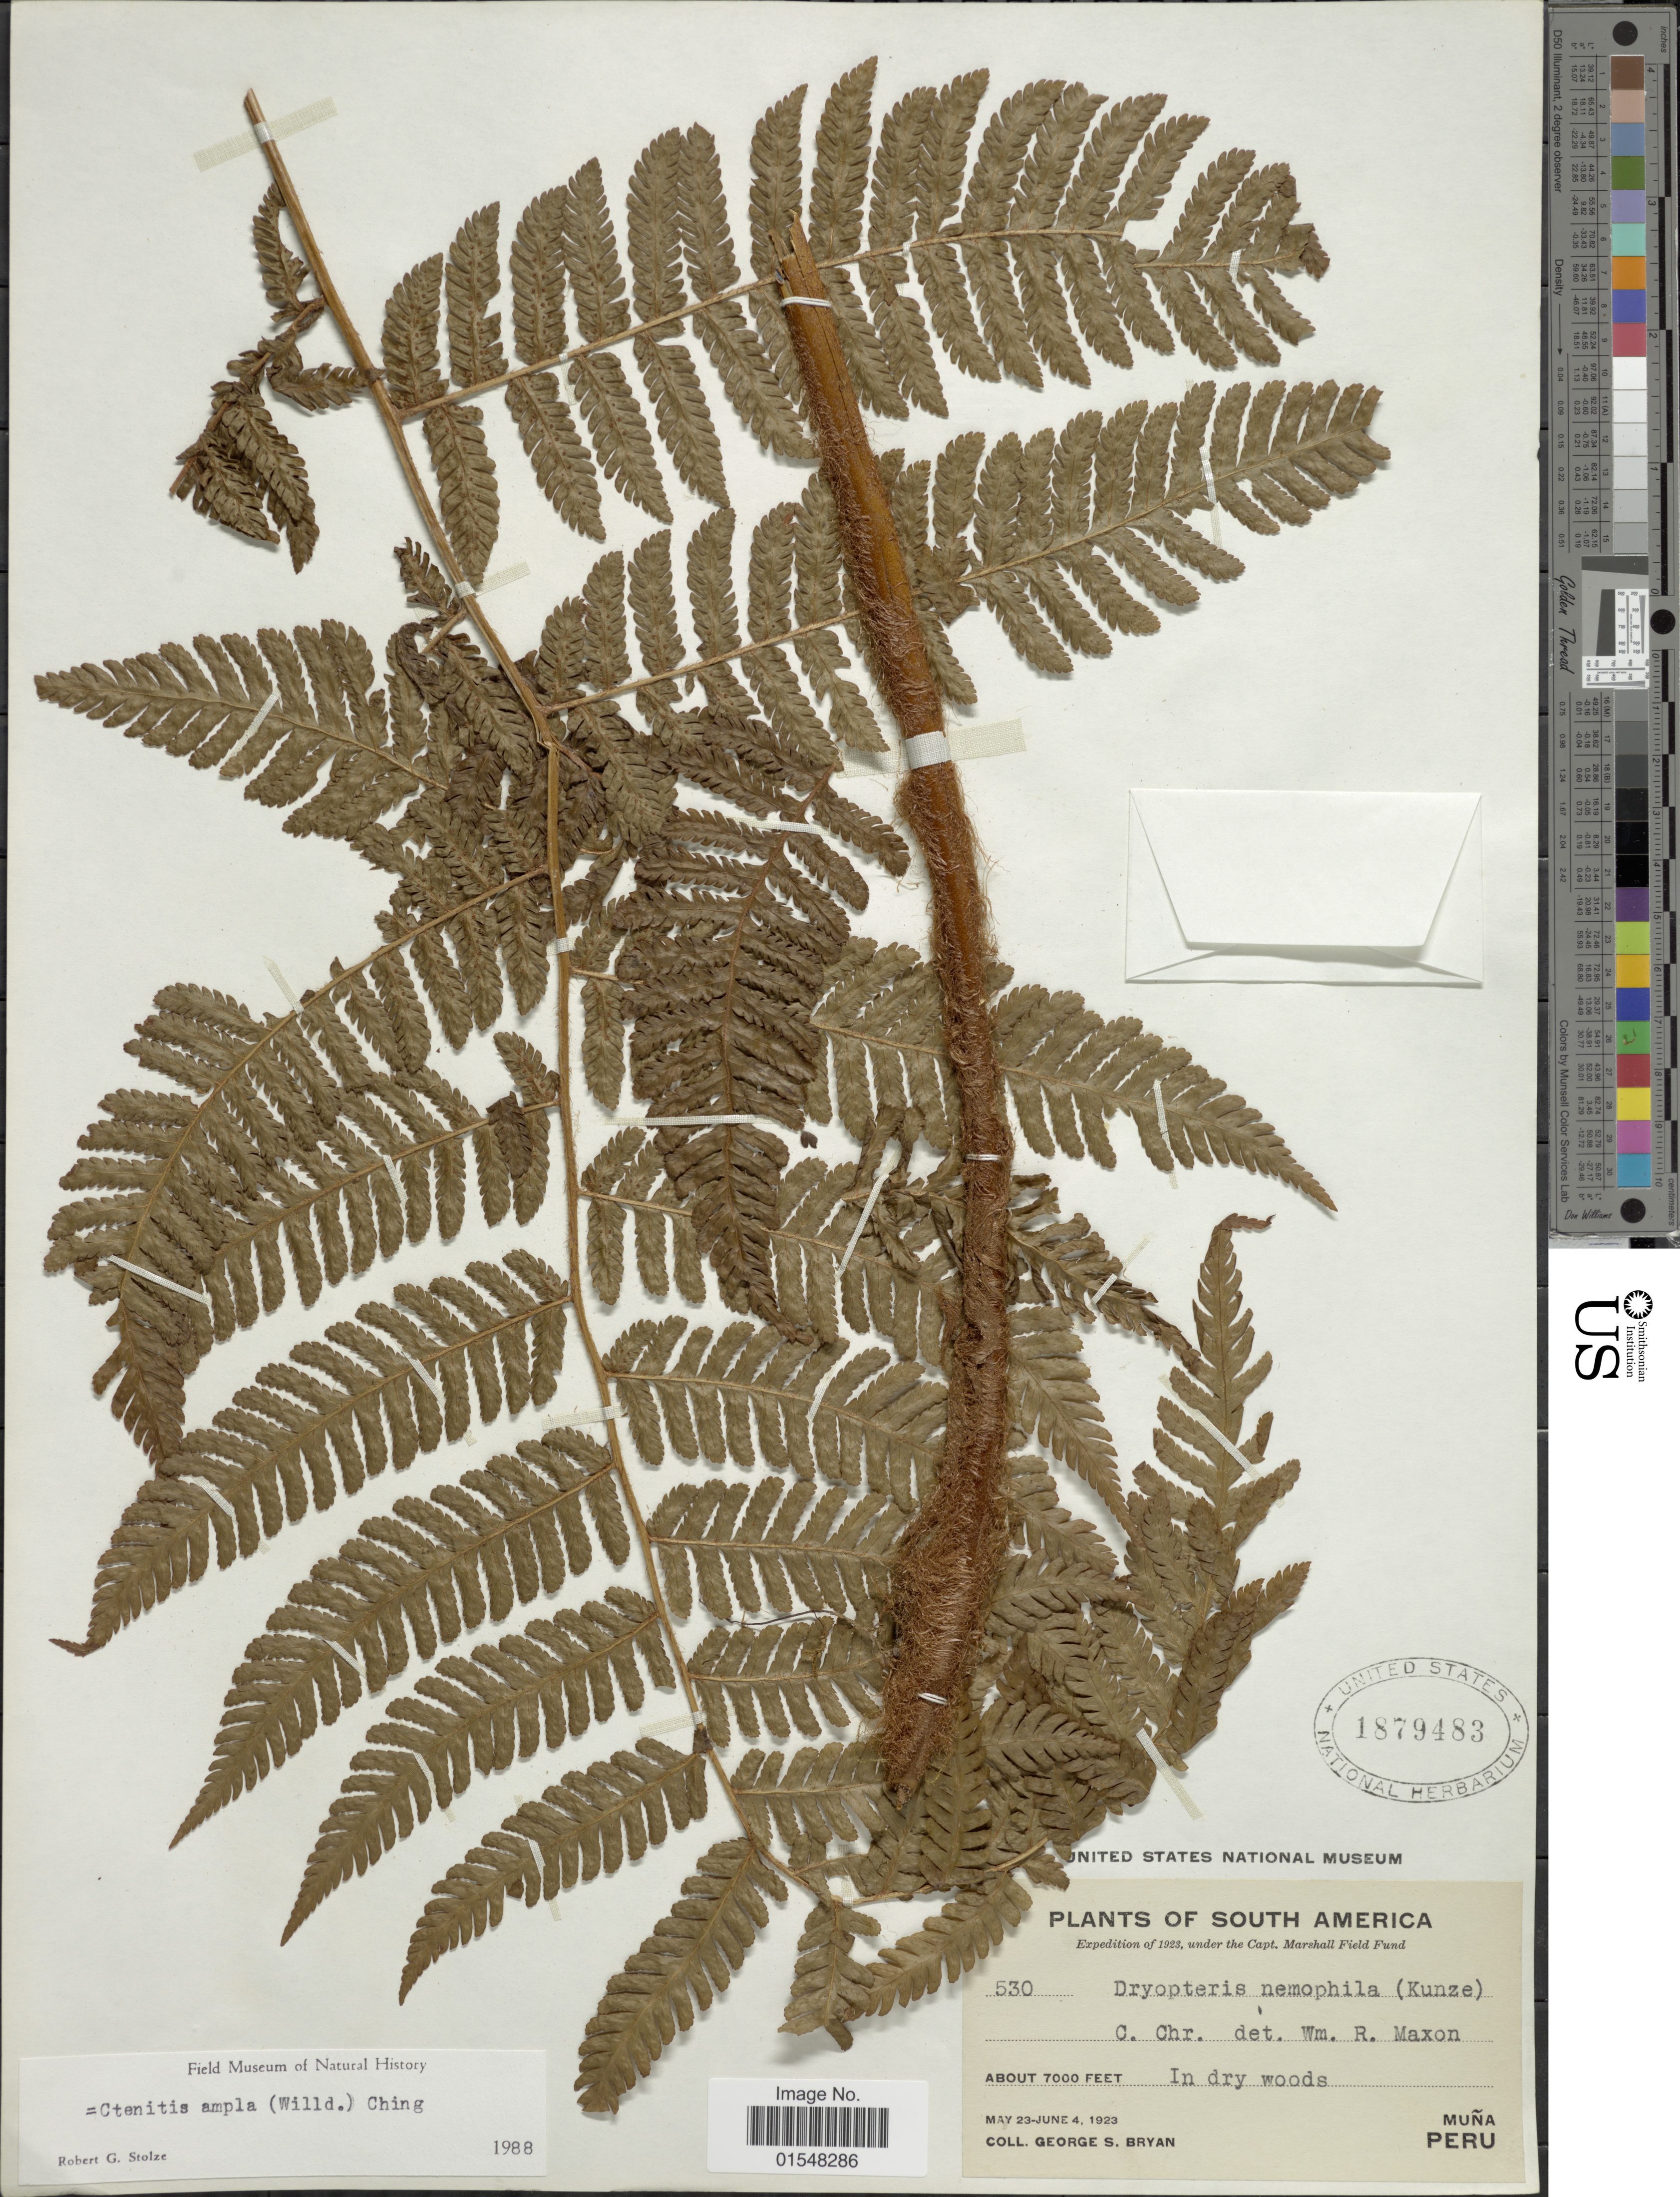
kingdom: Plantae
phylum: Tracheophyta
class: Polypodiopsida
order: Polypodiales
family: Dryopteridaceae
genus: Ctenitis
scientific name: Ctenitis ampla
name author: (Humb. & Bonpl. ex Willd.) Ching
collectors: G. S. Bryan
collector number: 530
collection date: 1923-05-23/1923-06-04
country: Peru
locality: South America, Muña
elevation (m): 2134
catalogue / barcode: US 1879483